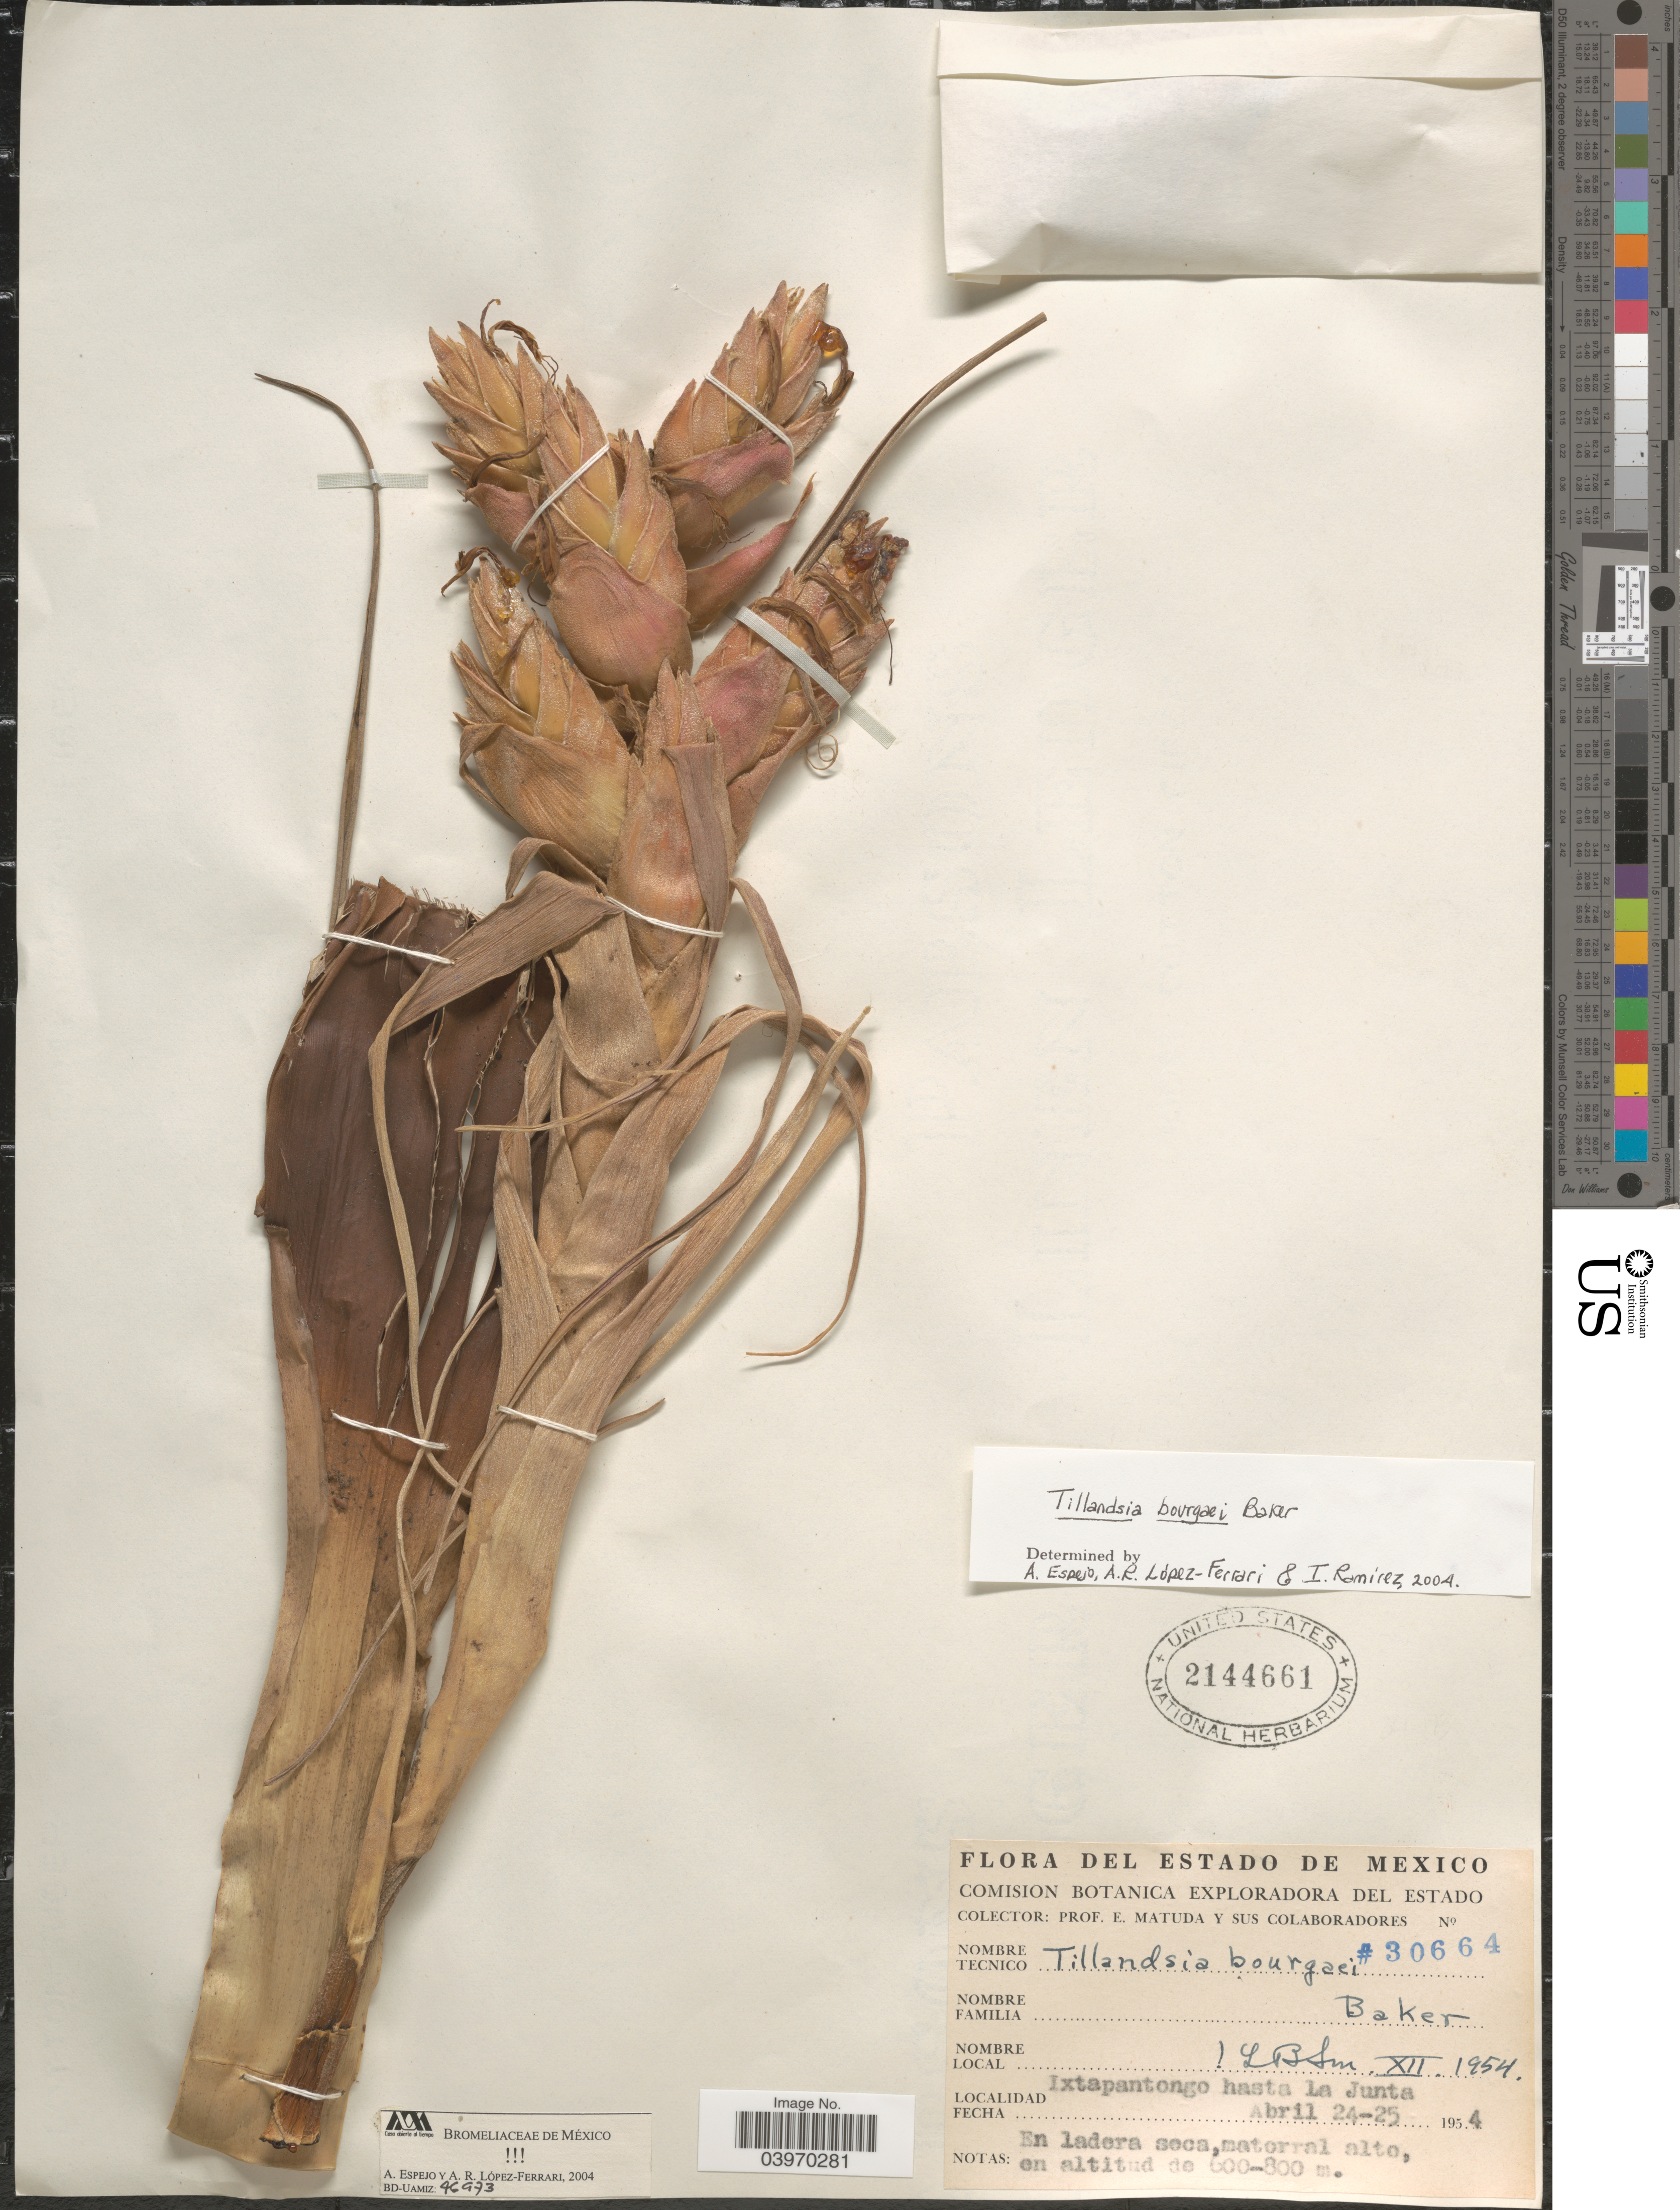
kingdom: Plantae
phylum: Tracheophyta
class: Liliopsida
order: Poales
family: Bromeliaceae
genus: Tillandsia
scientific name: Tillandsia bourgaei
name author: Baker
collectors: E. Matuda & Sus Colaboradores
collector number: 30664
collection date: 1954-04-24/1954-04-25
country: Mexico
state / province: México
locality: Ixtapantongo hasta La Junta.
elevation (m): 600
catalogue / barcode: US 2144661